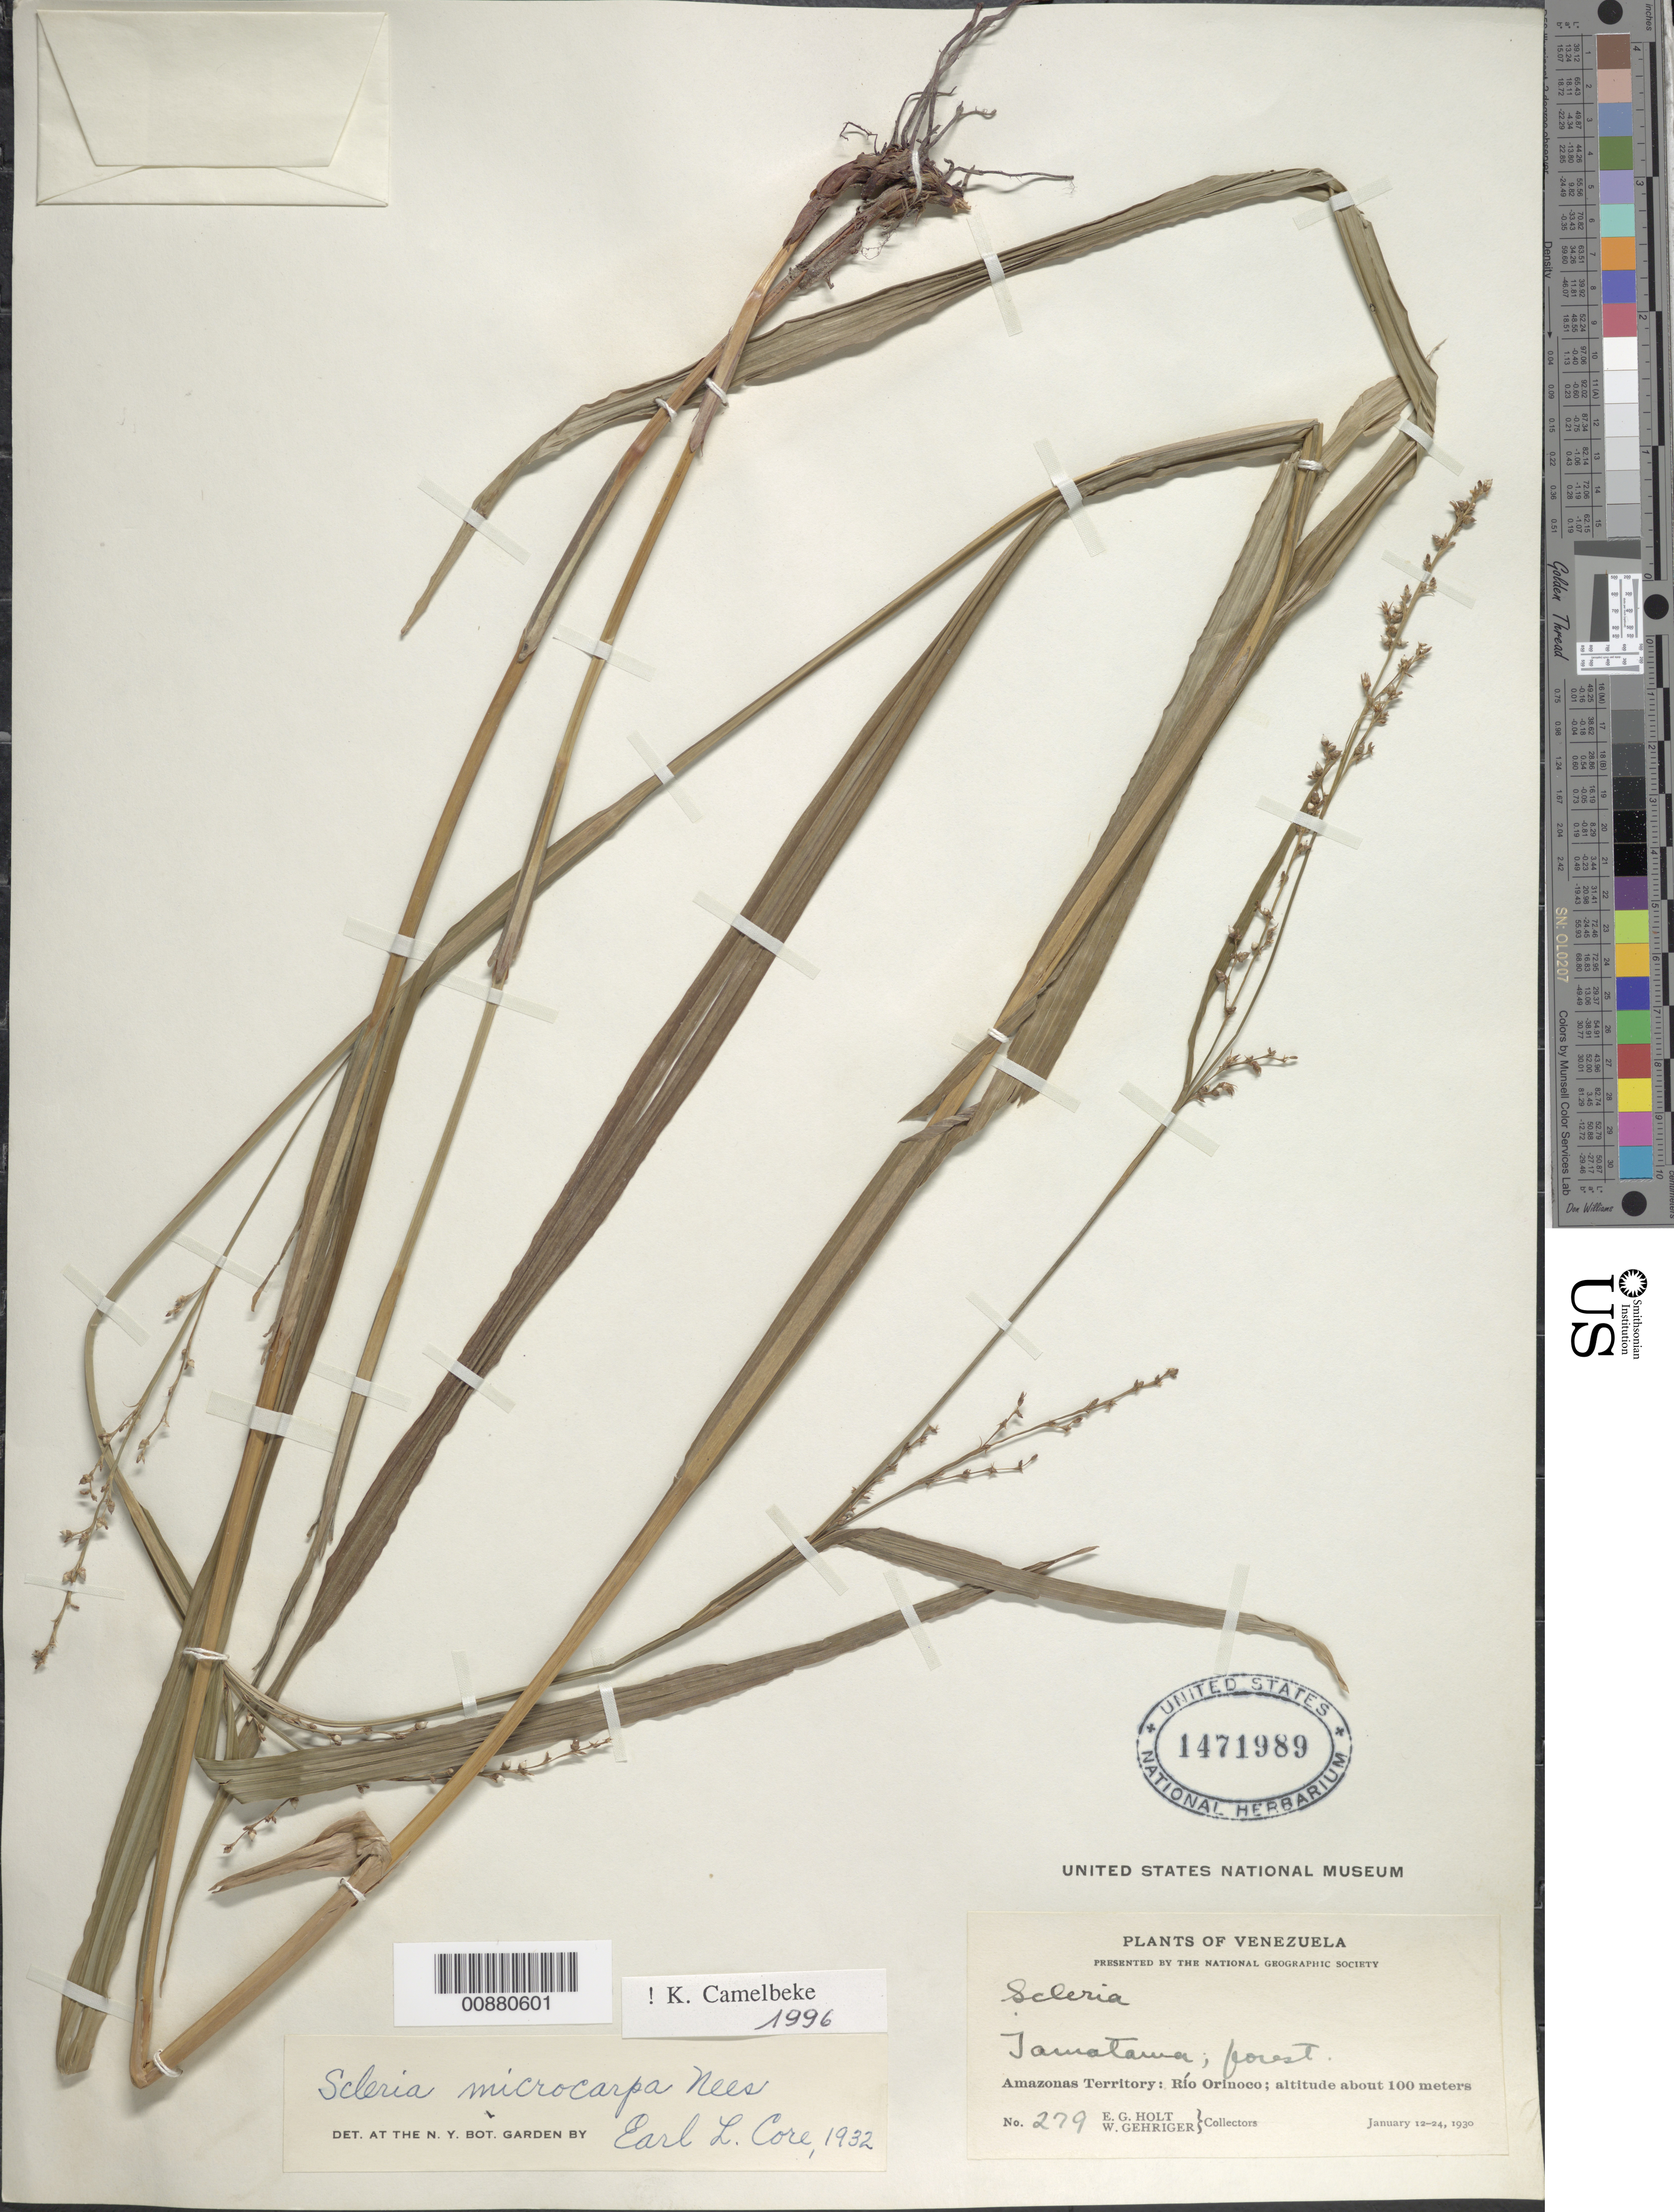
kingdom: Plantae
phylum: Tracheophyta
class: Liliopsida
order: Poales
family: Cyperaceae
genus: Scleria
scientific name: Scleria microcarpa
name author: Nees ex Kunth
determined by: Camelbeke, K.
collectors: E. Holt & W. Gehriger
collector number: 279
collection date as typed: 12-Jan-30 to 24-Jan-30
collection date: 1930-01-12/1930-01-24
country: Venezuela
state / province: Amazonas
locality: Tamatama, Río Orinoco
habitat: Forest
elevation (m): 100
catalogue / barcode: US 1471989